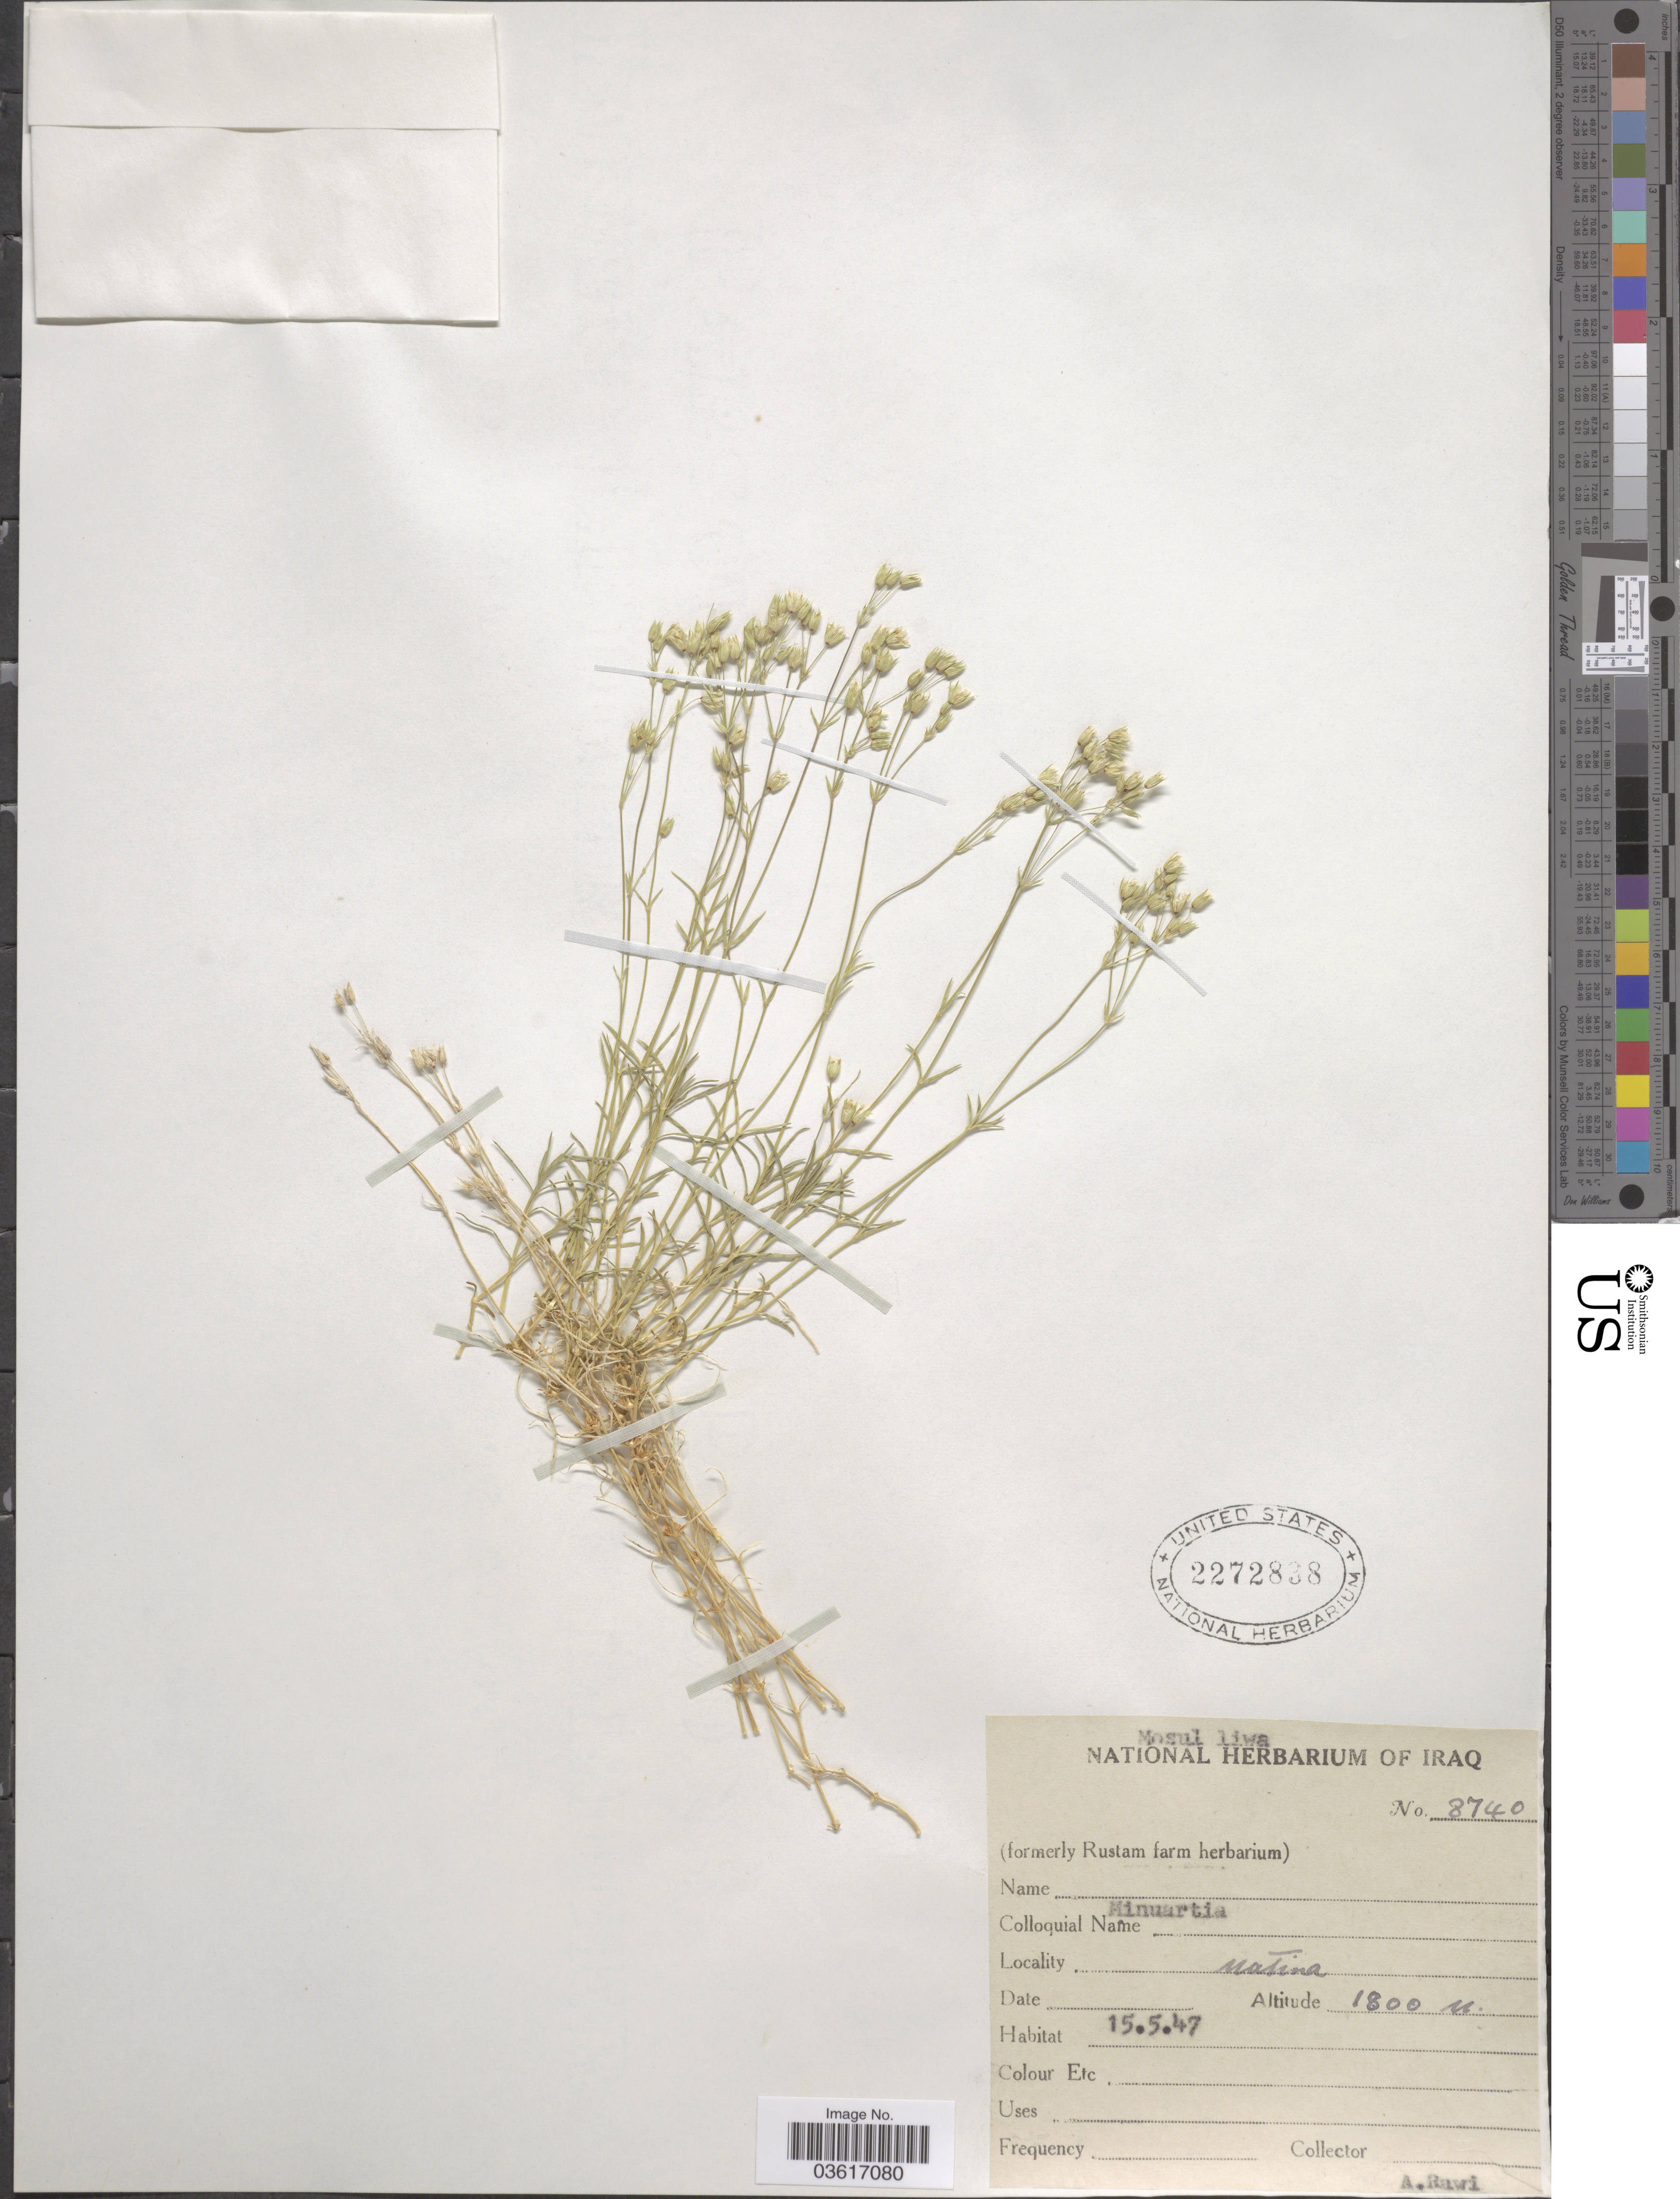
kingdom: Plantae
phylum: Tracheophyta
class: Magnoliopsida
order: Caryophyllales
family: Caryophyllaceae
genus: Minuartia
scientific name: Minuartia sp.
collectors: A. Rawi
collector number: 8740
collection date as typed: Transcribed d/m/y: 15/5/47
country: Iraq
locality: Mosul liwa. Matina.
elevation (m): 1800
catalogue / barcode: US 2272838